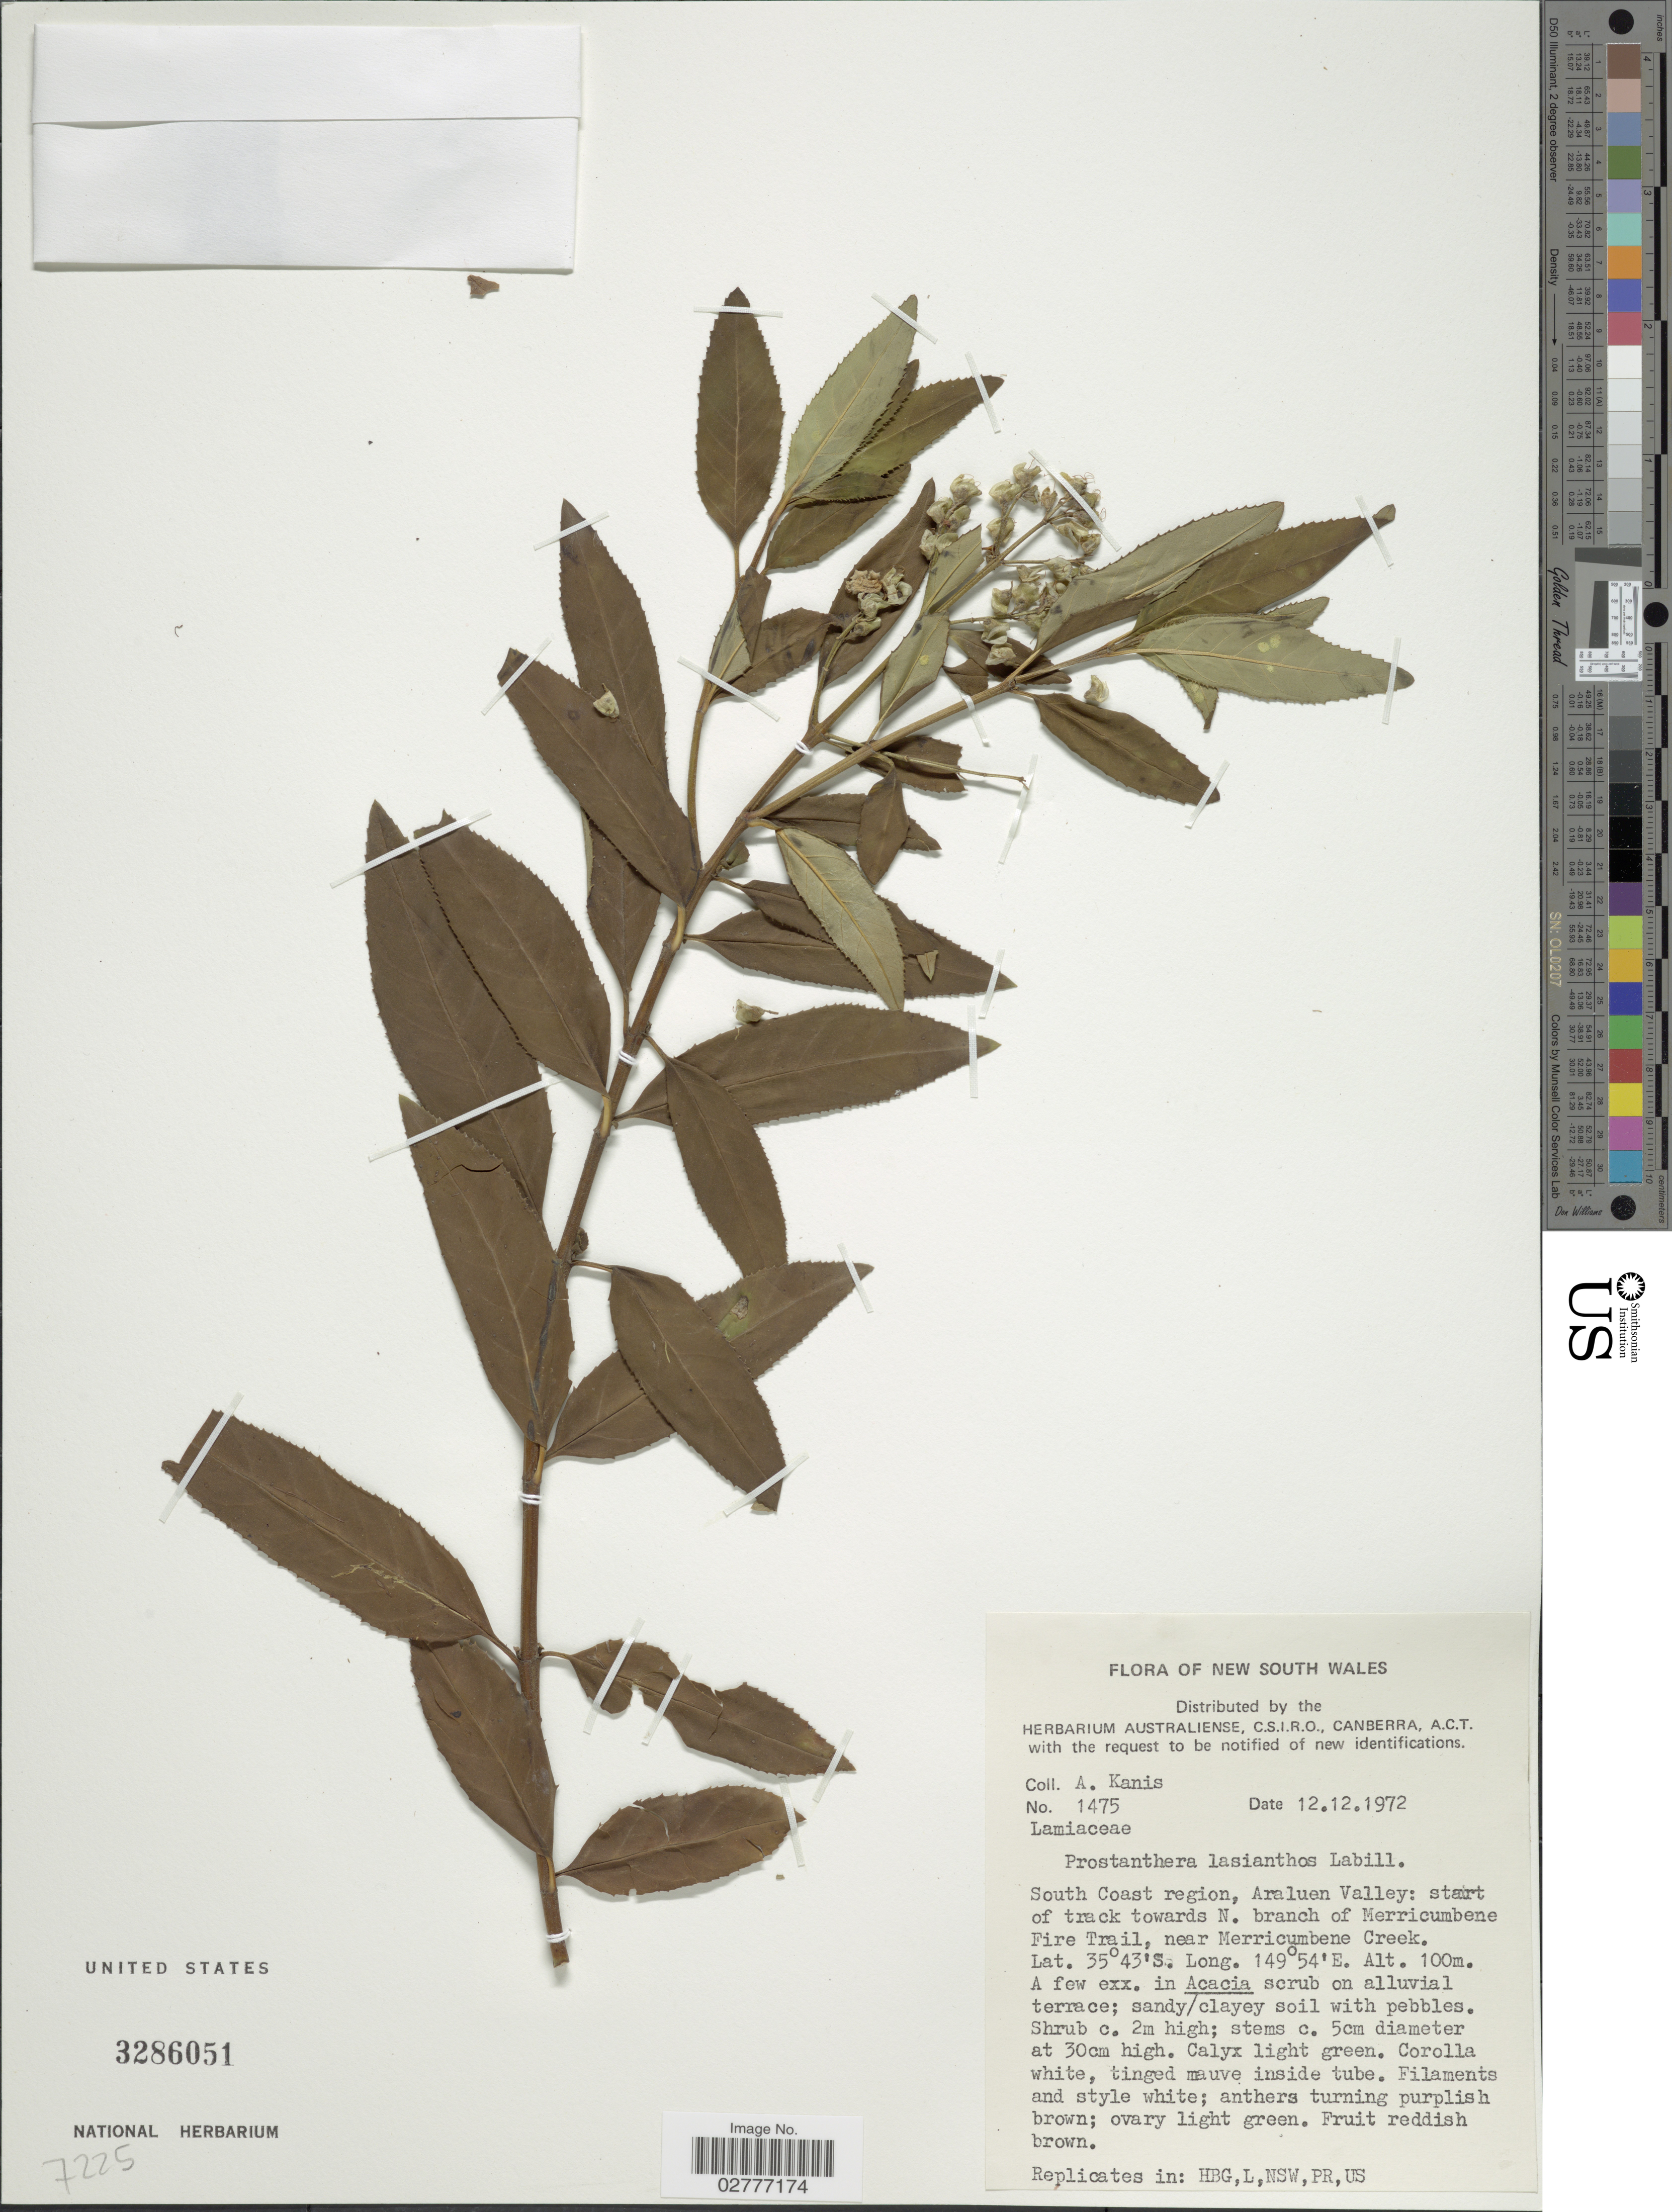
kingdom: Plantae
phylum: Tracheophyta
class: Magnoliopsida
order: Lamiales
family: Lamiaceae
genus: Prostanthera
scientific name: Prostanthera lasianthos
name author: Labill.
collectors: A. Kanis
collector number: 1475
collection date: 1972-12-12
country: Australia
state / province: New South Wales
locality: South Coast region, Araluen Valley: start of track towards N. branch of Merricumbene Fire Trail, near Merricumbene Creek.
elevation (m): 100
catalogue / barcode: US 3286051